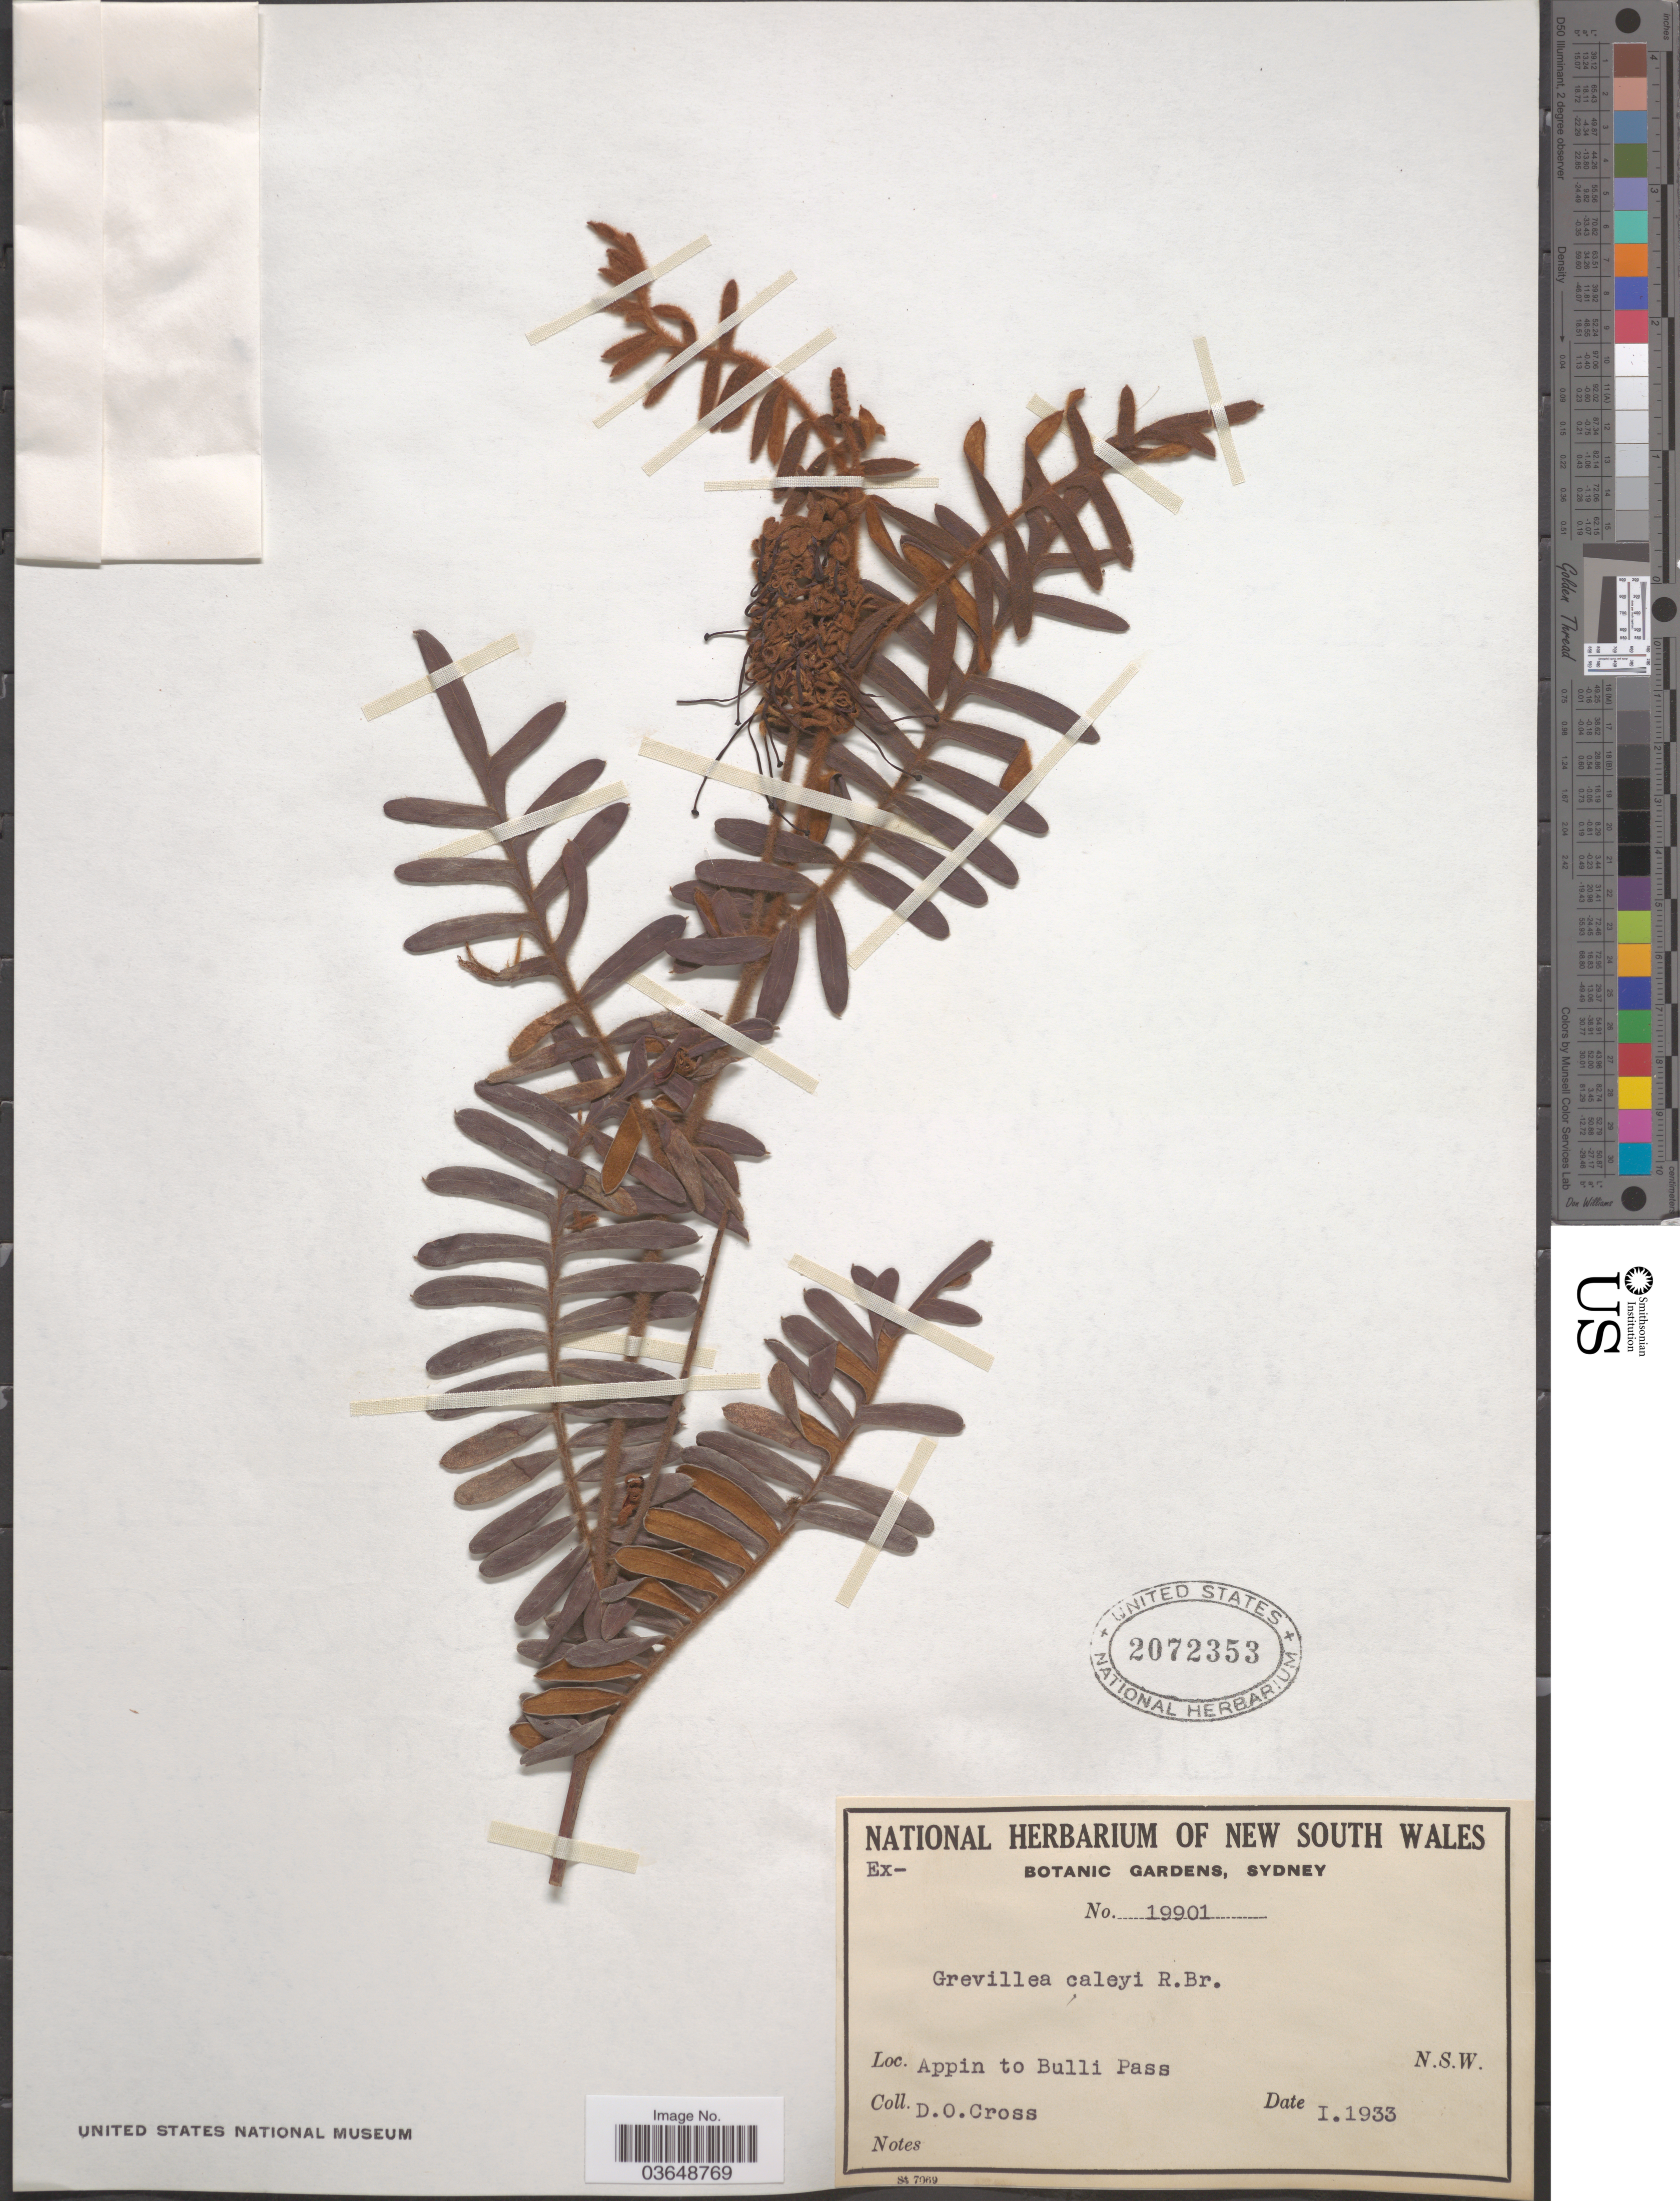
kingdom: Plantae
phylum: Tracheophyta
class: Magnoliopsida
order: Proteales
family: Proteaceae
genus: Grevillea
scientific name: Grevillea caleyi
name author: R. Br.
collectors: D. Cross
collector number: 19901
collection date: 1933-01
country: Australia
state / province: New South Wales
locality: Appin to Bulli Pass.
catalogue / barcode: US 2072353